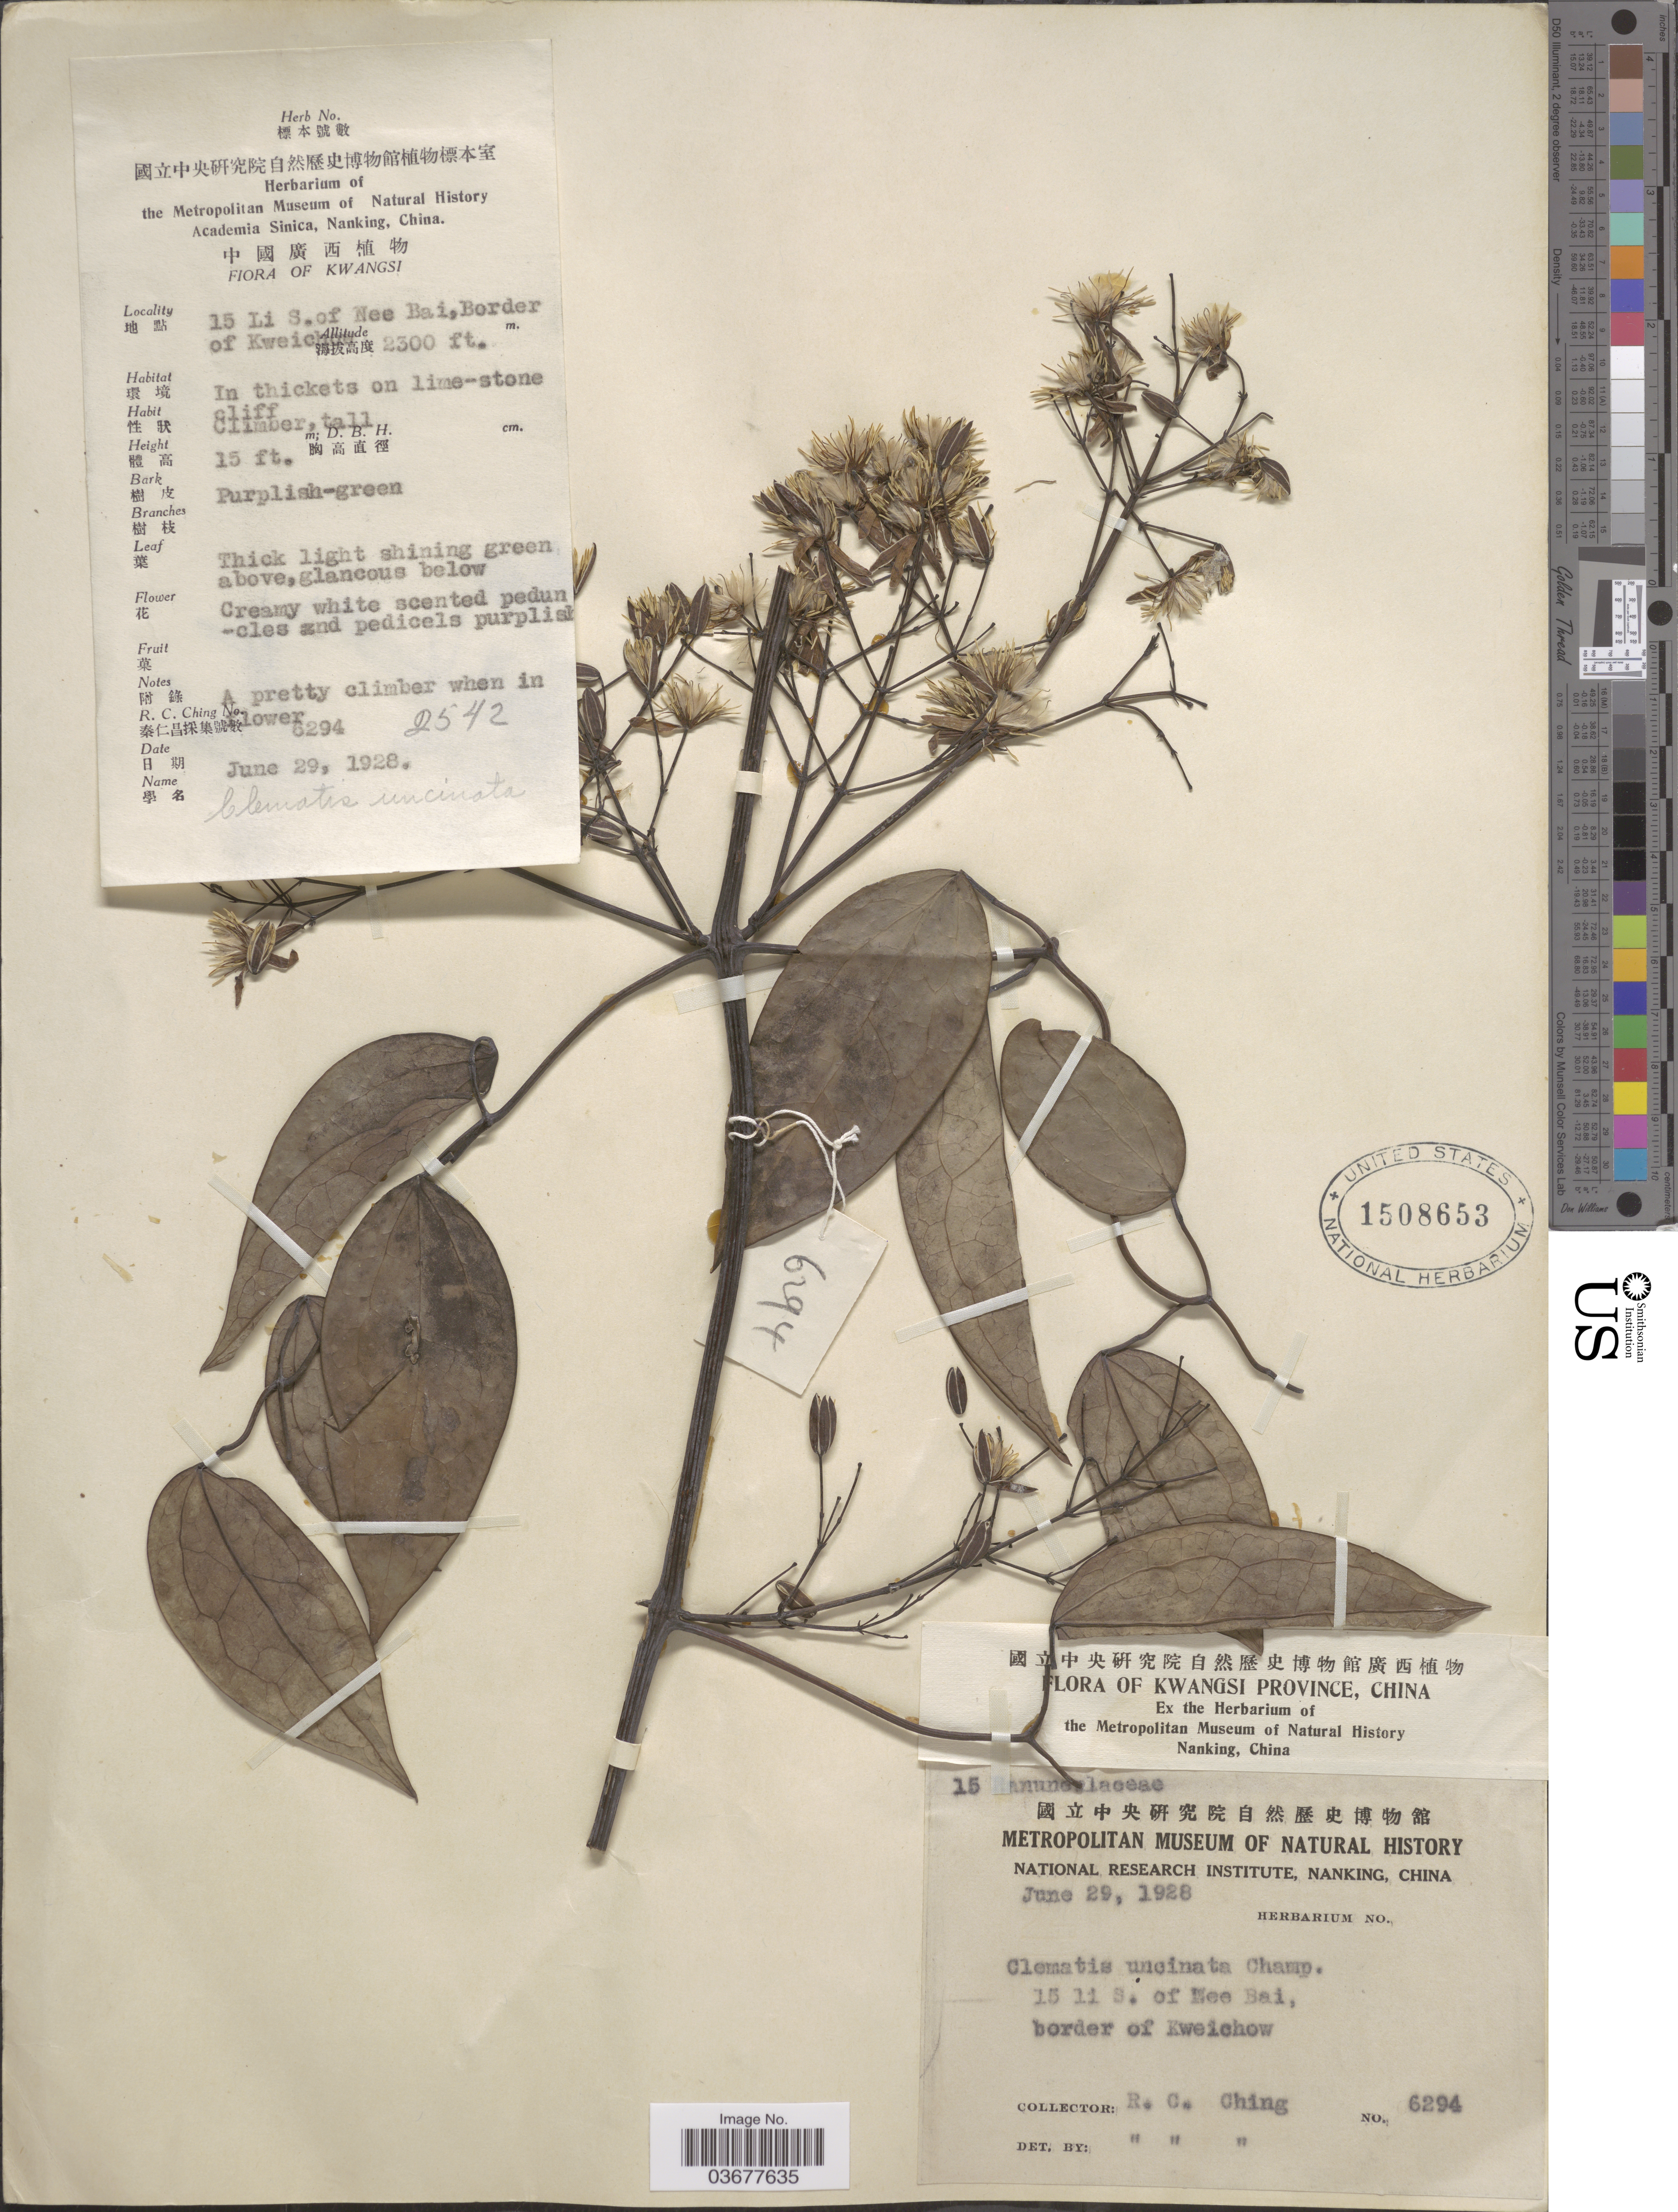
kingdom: Plantae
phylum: Tracheophyta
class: Magnoliopsida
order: Ranunculales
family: Ranunculaceae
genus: Clematis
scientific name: Clematis uncinata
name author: Champ. ex Benth.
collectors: R. C. Ching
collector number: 6294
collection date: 1928-06-29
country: China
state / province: Guangxi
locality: Kwangsi Province. 15 Li S. of Nee Bai, border of Kweichow.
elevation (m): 701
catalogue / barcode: US 1508653